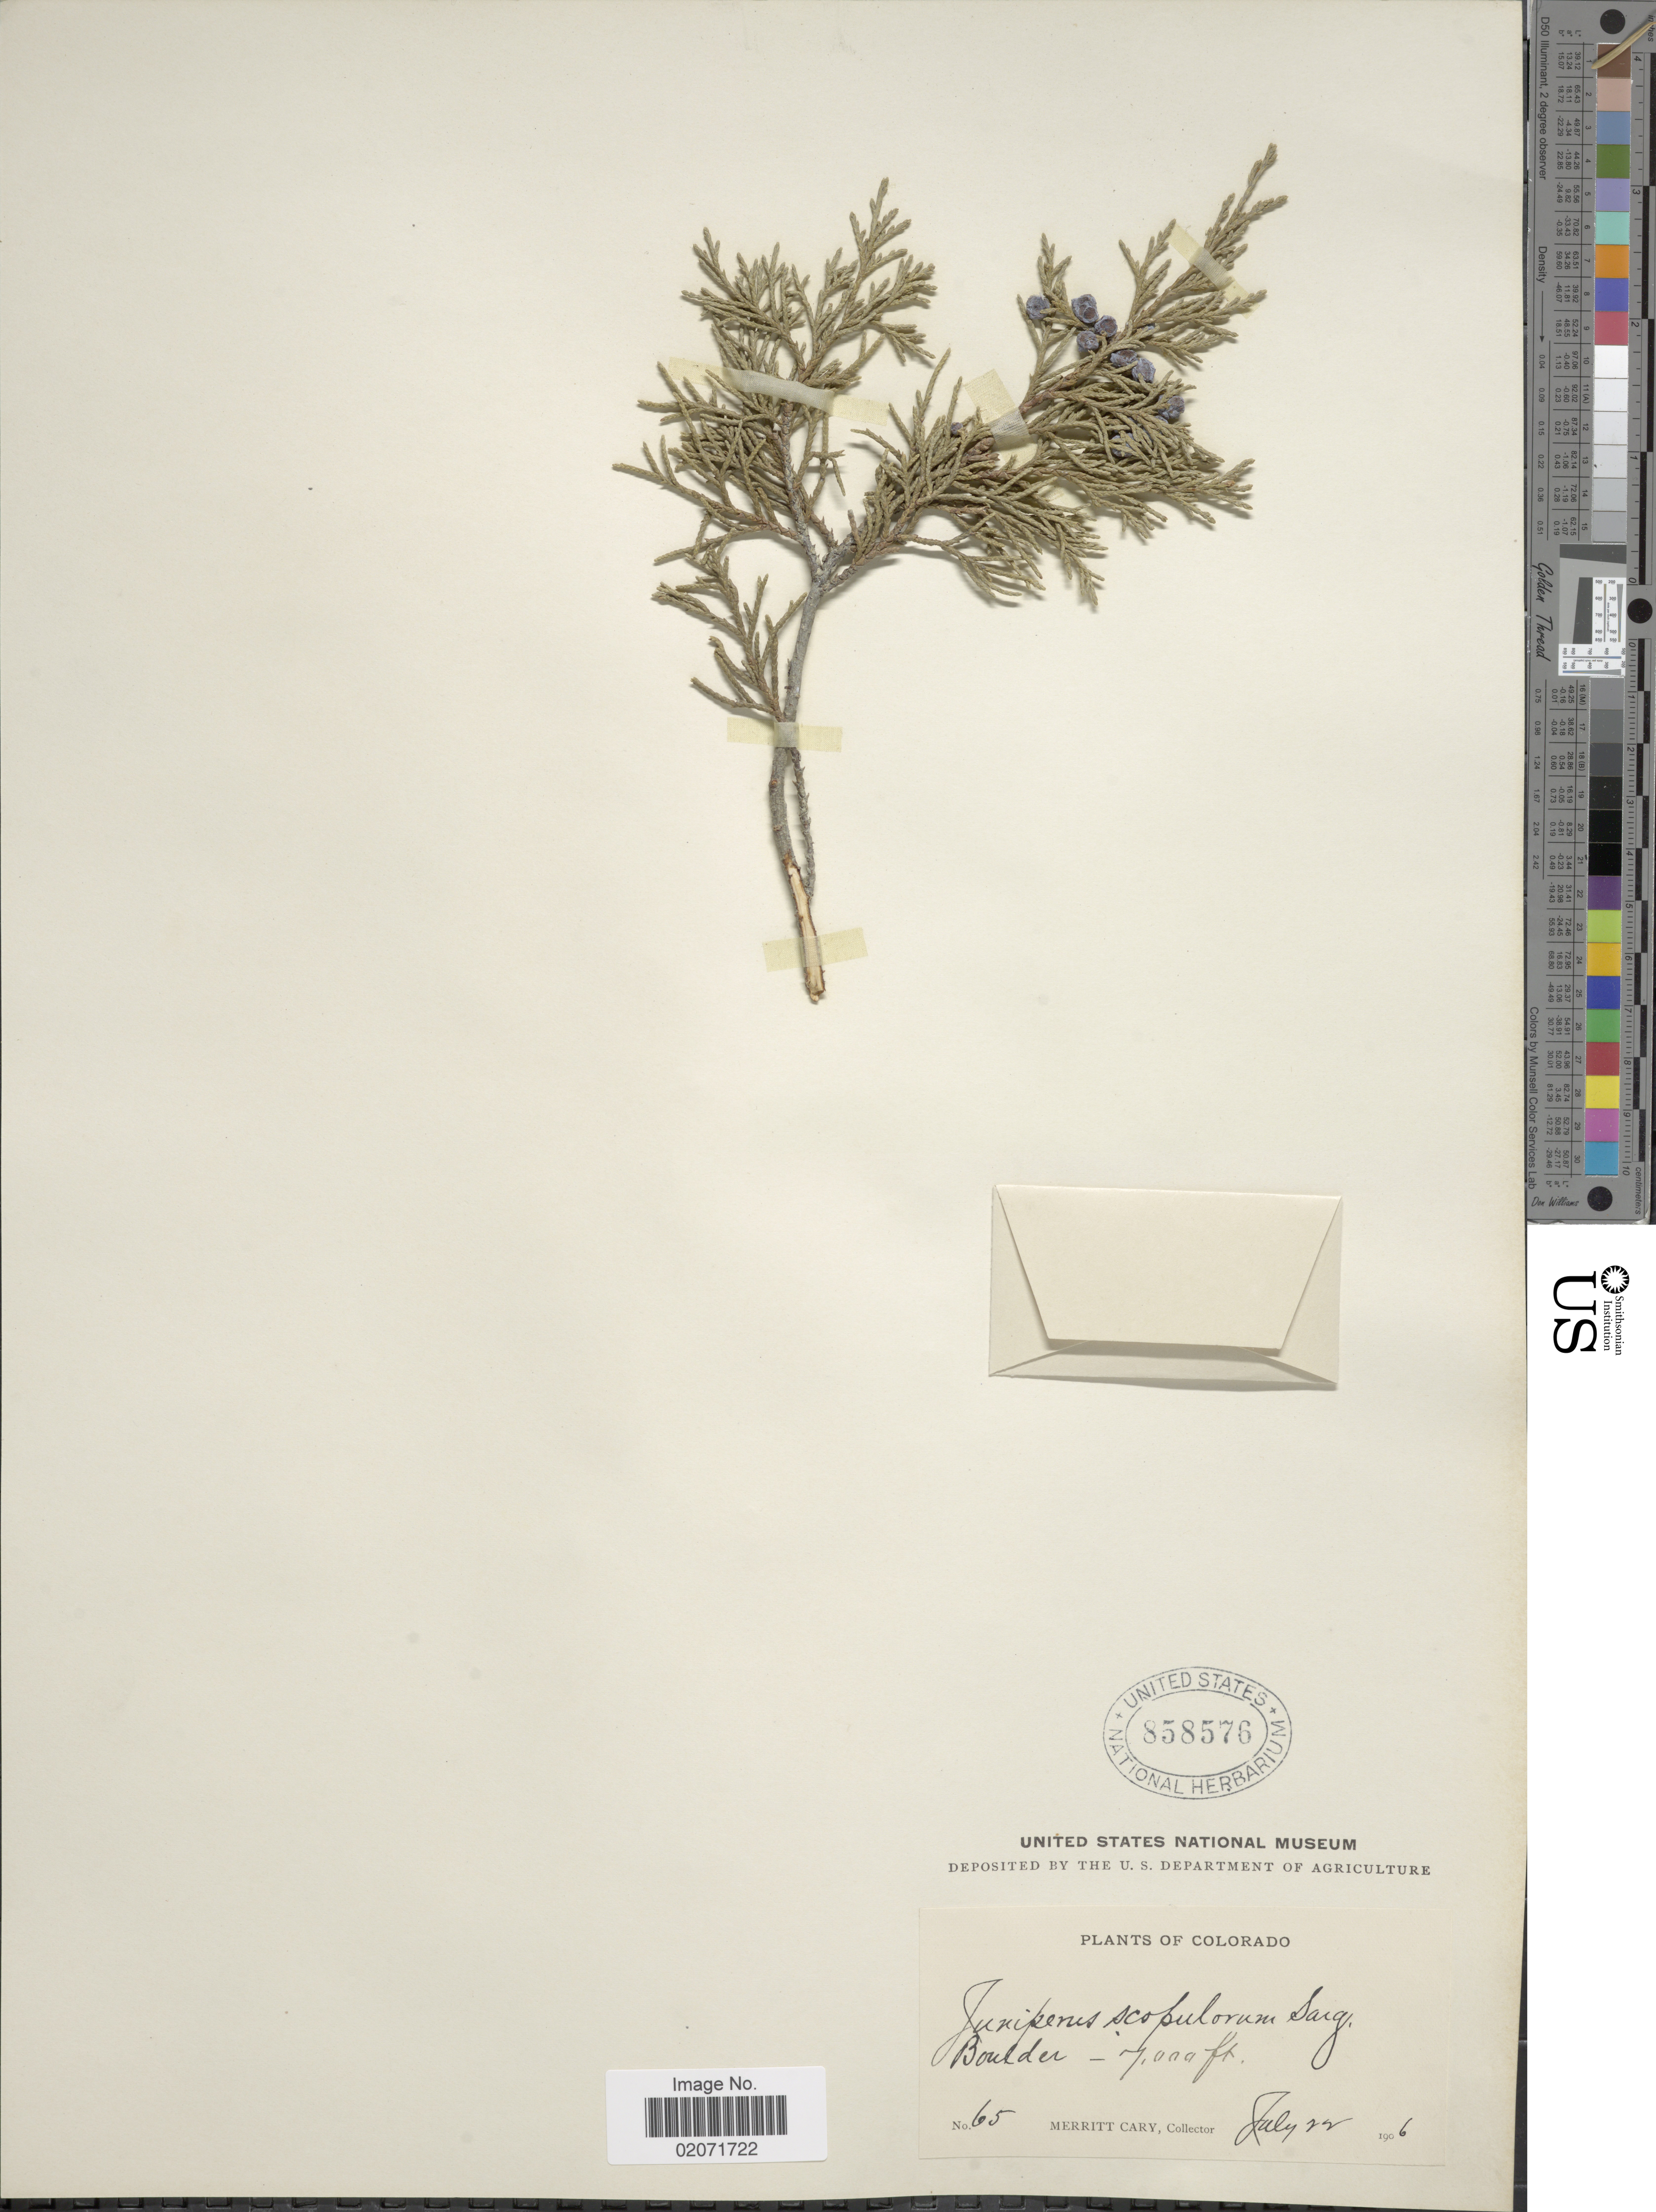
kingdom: Plantae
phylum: Tracheophyta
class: Pinopsida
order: Pinales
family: Cupressaceae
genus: Juniperus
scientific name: Juniperus scopulorum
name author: Sarg.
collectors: M. Cary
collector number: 65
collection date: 1906-07-22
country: United States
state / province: Colorado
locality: Boulder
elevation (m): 2134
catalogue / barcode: US 858576